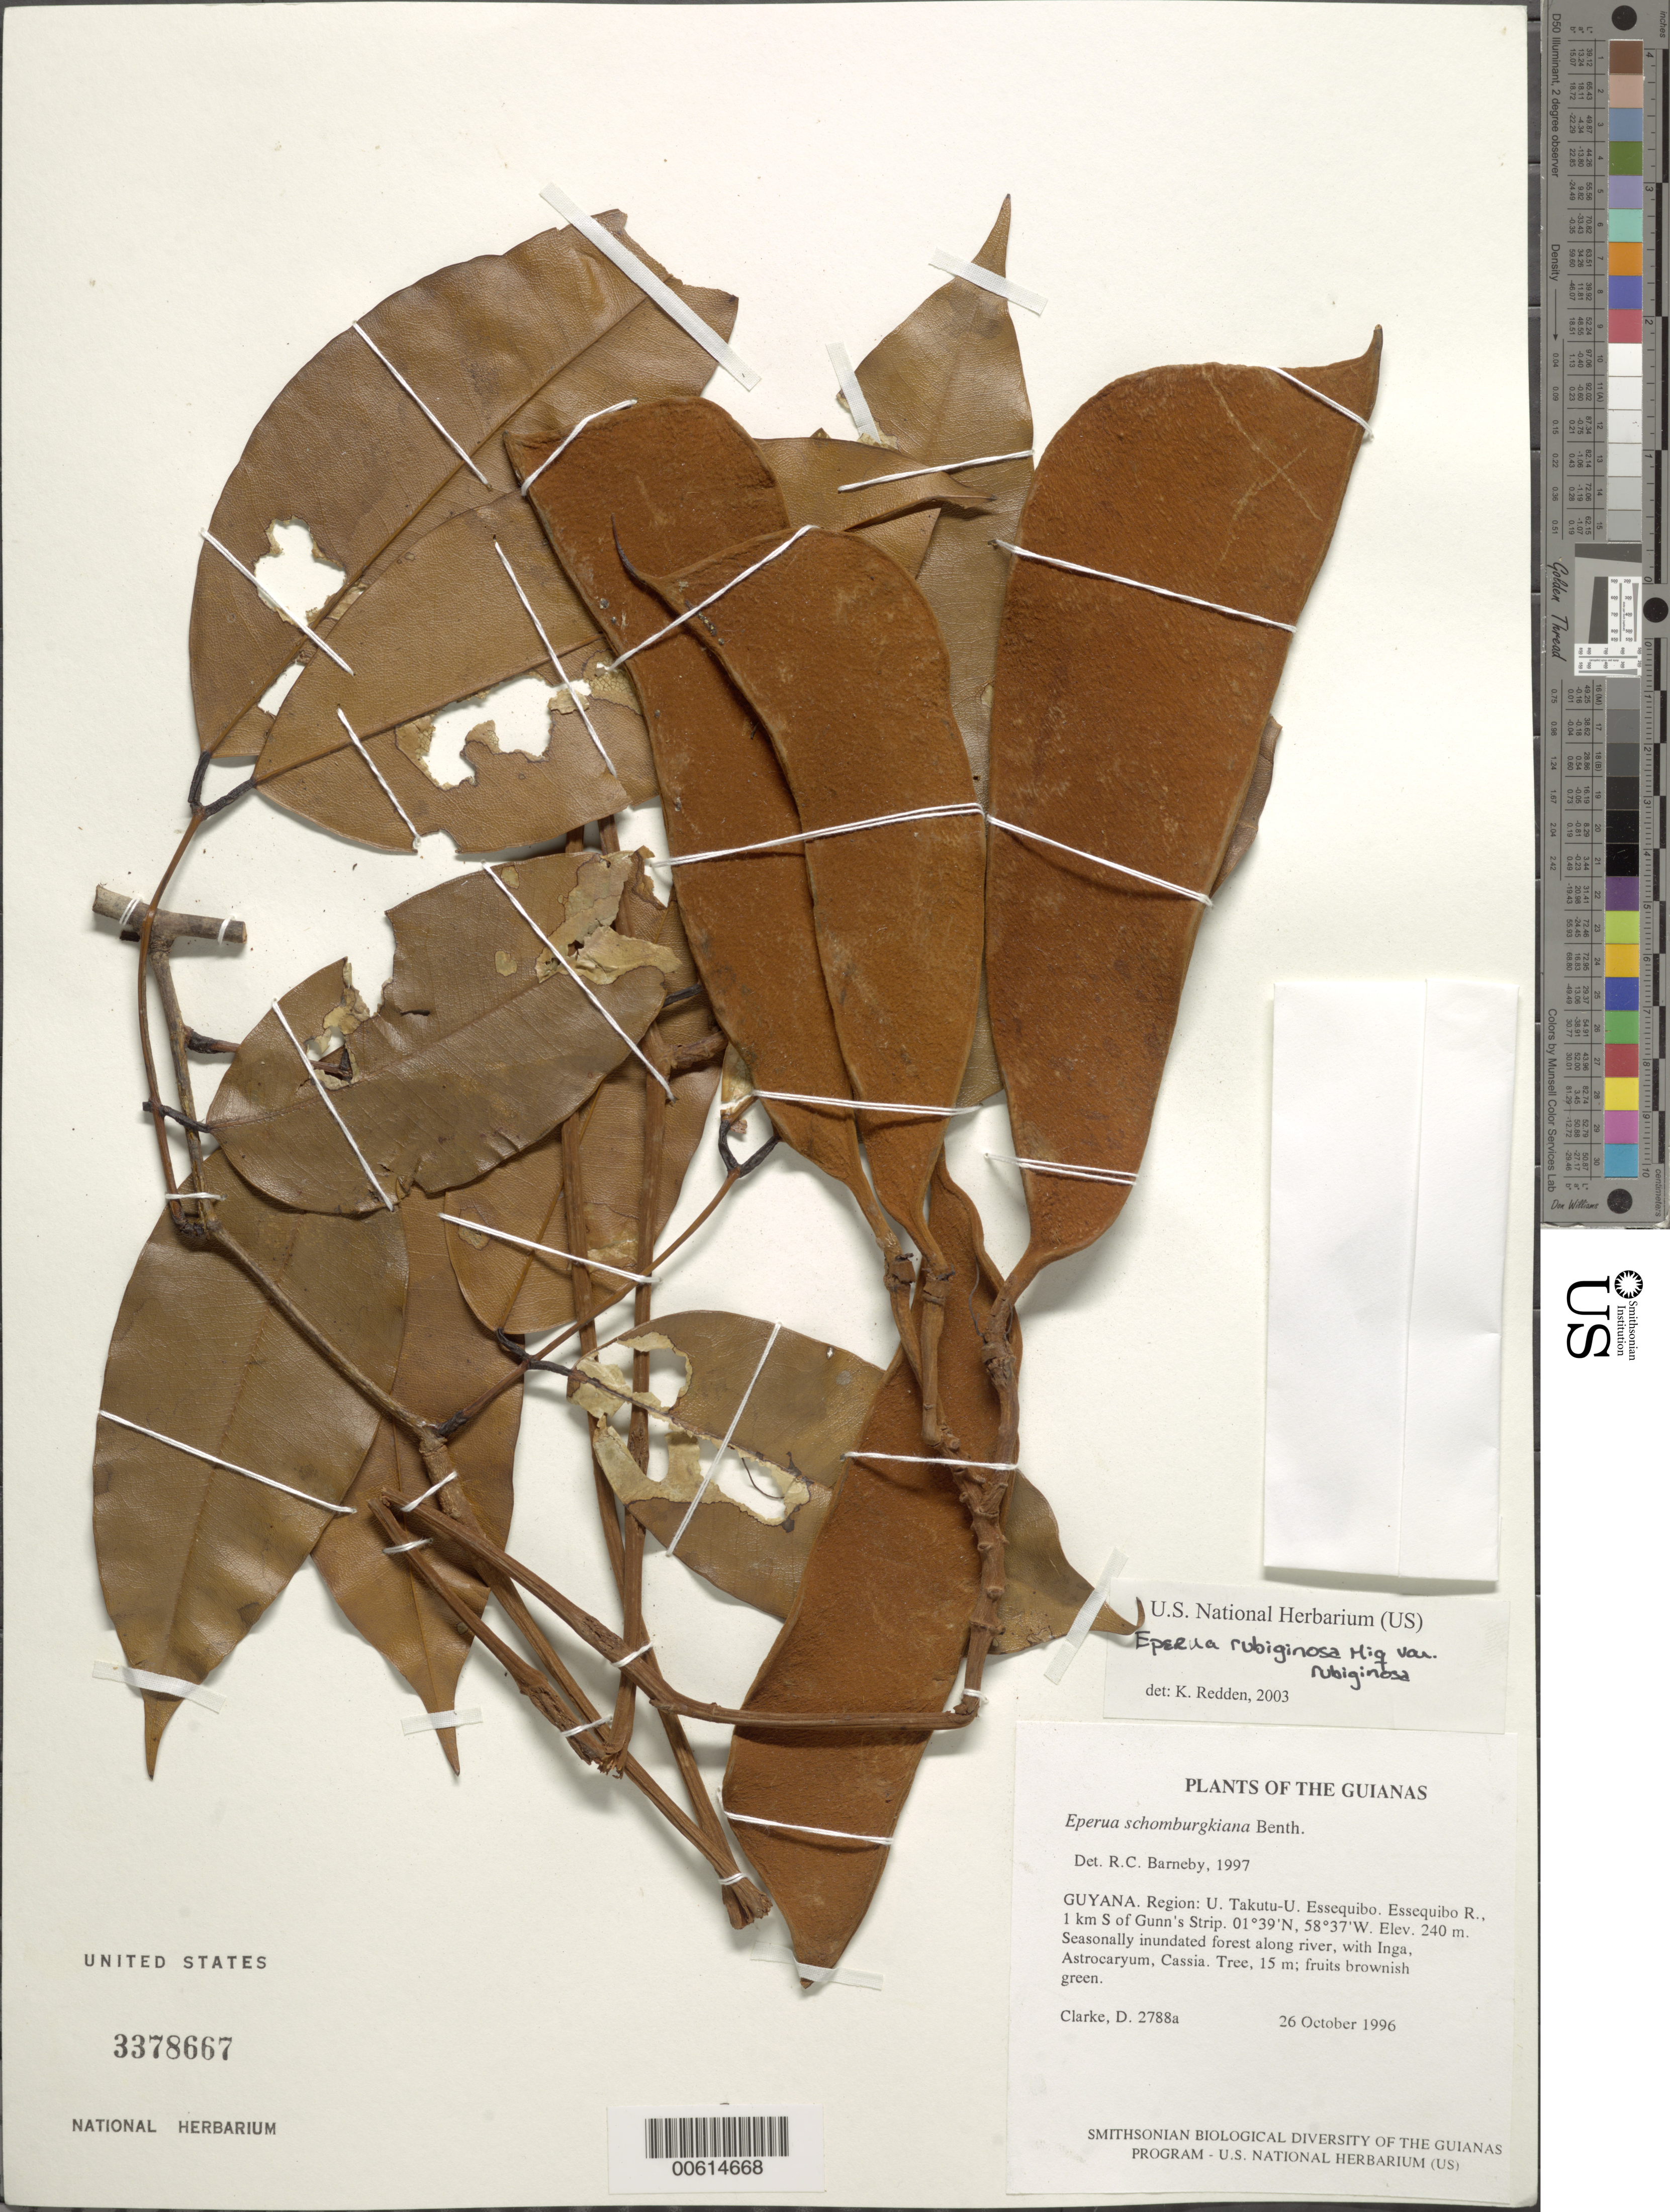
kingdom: Plantae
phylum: Tracheophyta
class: Magnoliopsida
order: Fabales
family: Fabaceae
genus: Eperua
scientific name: Eperua rubiginosa var. rubiginosa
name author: Miq.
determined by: Fortes, E. A.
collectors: H. D. Clarke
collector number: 2788 a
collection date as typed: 26 October 1996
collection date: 1996-10-26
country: Guyana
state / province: U. Takutu-U. Essequibo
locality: Essequibo R., 1 km S of Gunn's Strip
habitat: Seasonally inundated forest along river, with Inga, Astrocaryum, Cassia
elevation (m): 240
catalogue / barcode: US 3378667